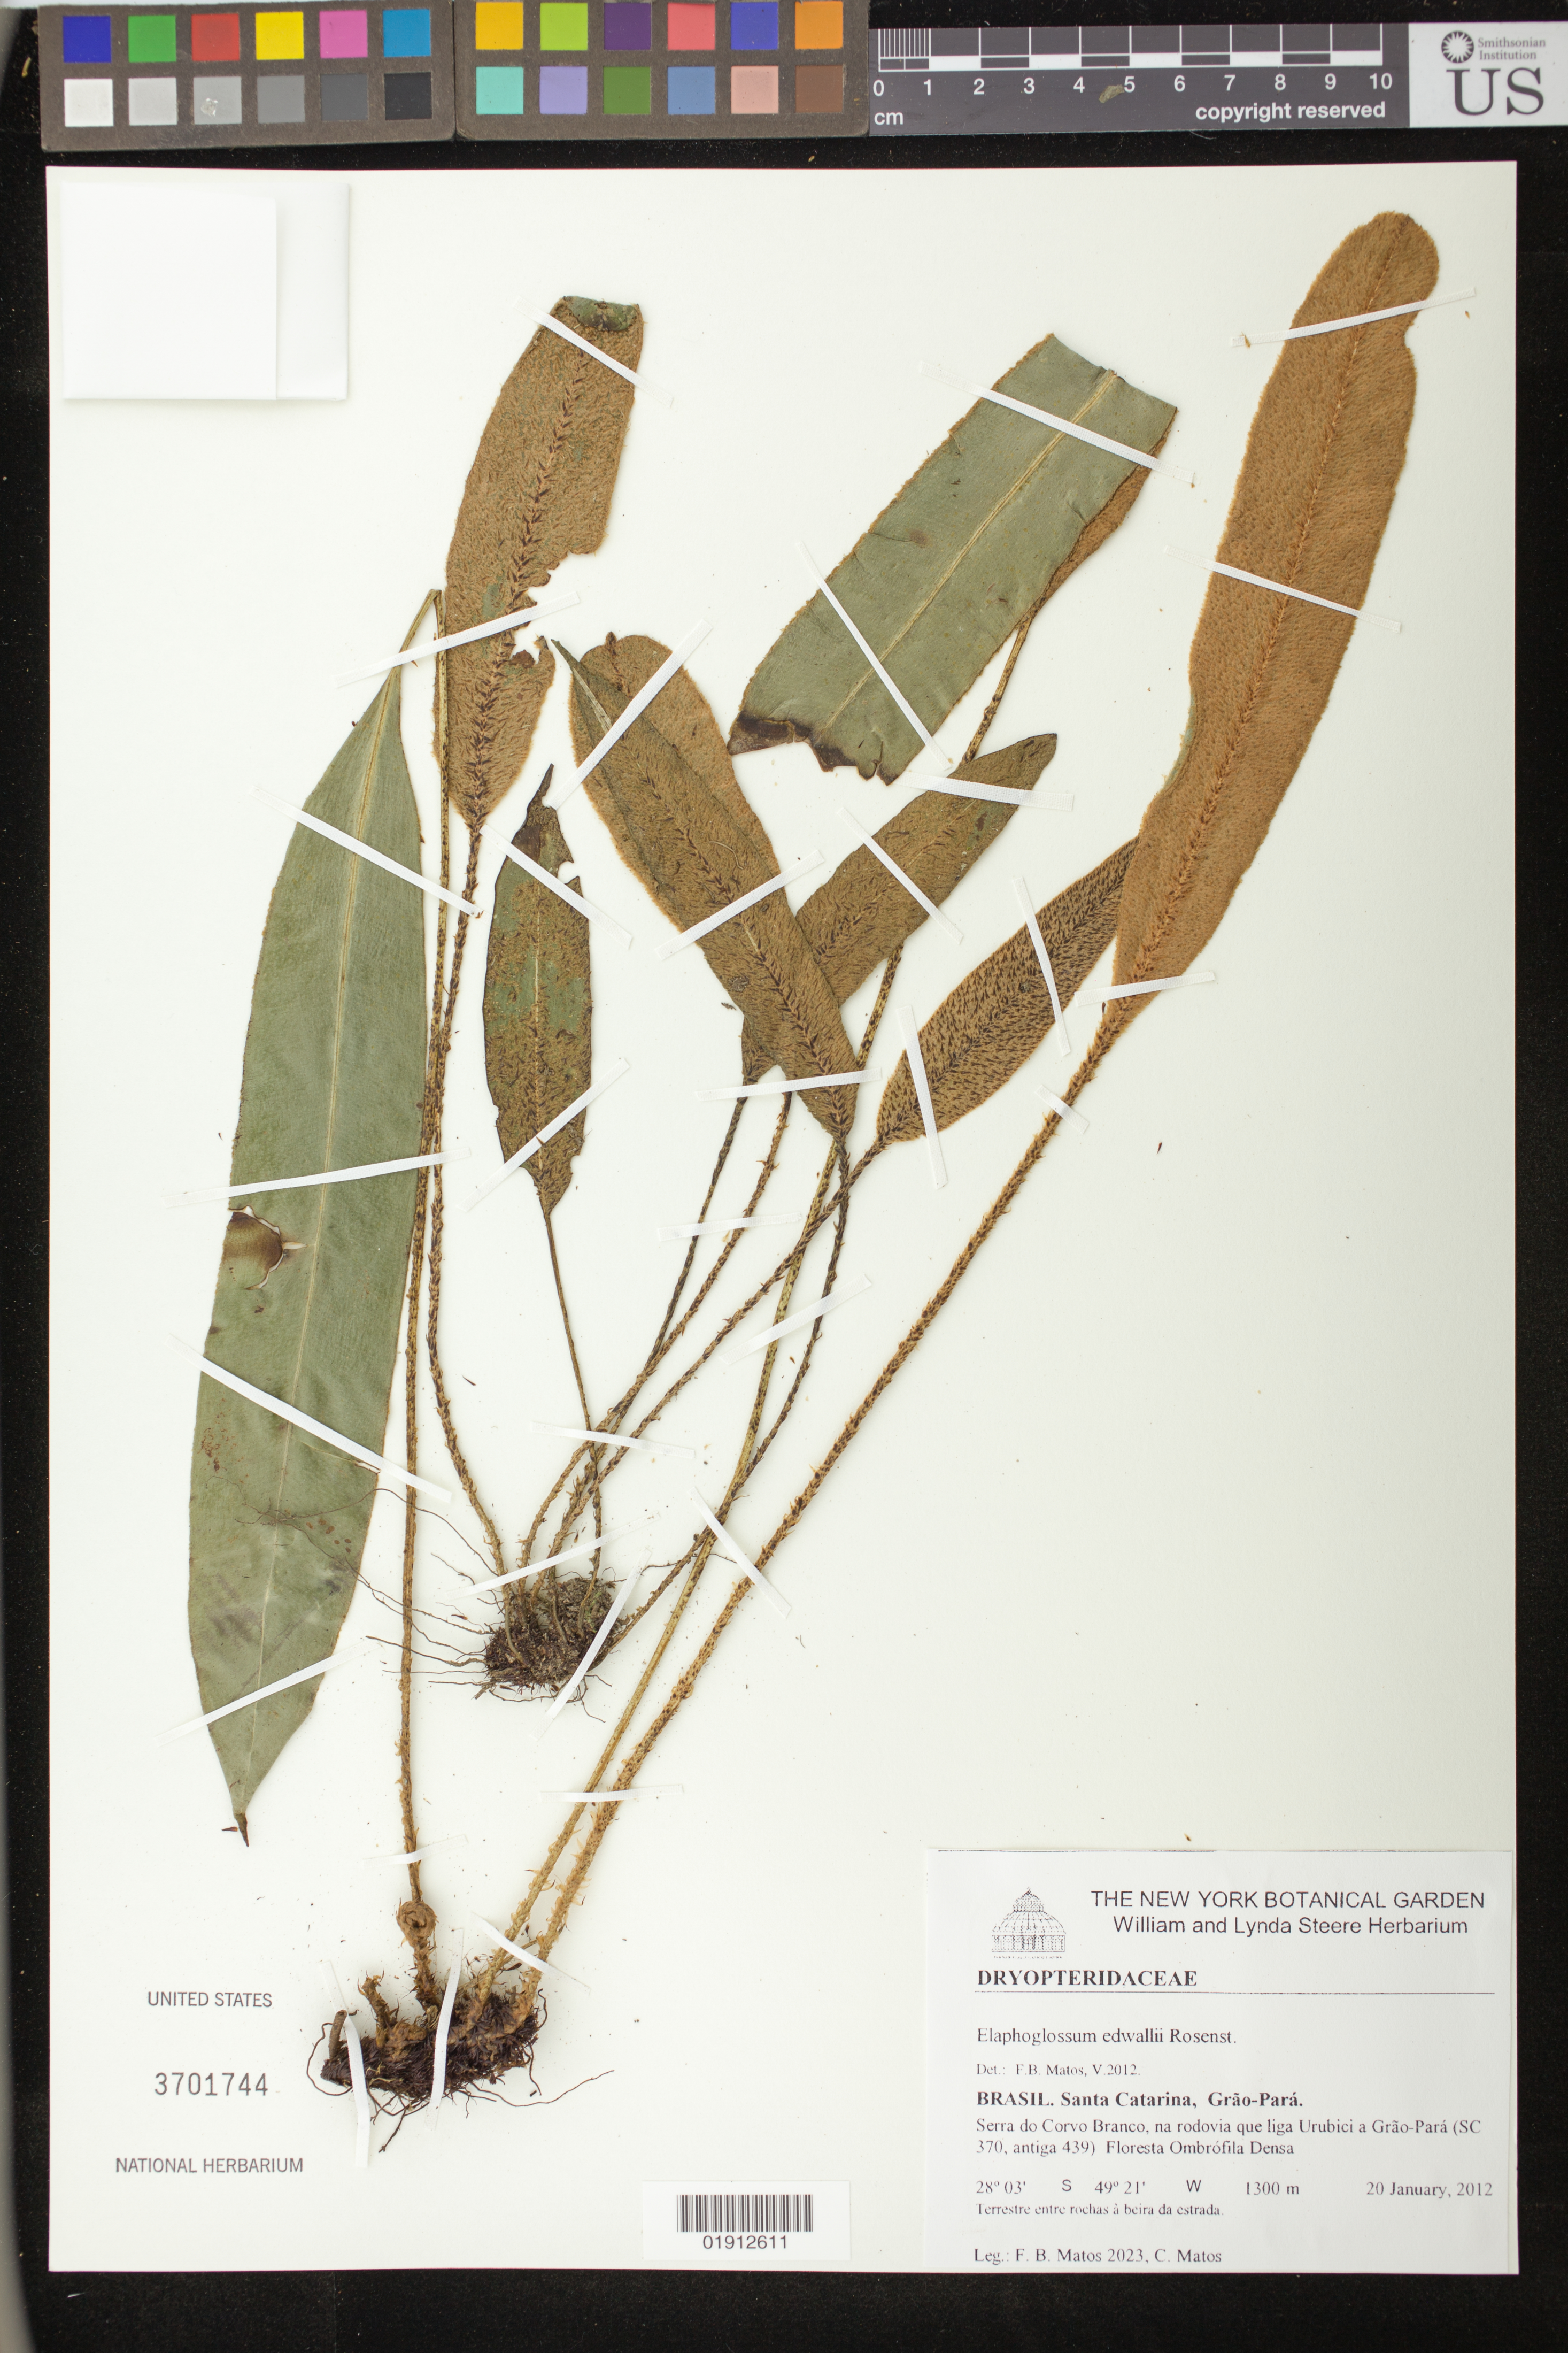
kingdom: Plantae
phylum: Tracheophyta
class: Polypodiopsida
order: Polypodiales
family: Dryopteridaceae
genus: Elaphoglossum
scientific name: Elaphoglossum edwallii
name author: Rosenst.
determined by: Matos, F. B.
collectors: F. Matos & C. Matos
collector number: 2023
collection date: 2012-01-20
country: Brazil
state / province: Santa Catarina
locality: Grão-Pará, Serra do Corvo Branco, na rodovia que liga Urubici a Grão-Pará (SC 370, antiga 439)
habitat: Floresta Ombrofila Densa, entre rochas a beira da estrada.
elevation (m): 1300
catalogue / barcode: US 3701744